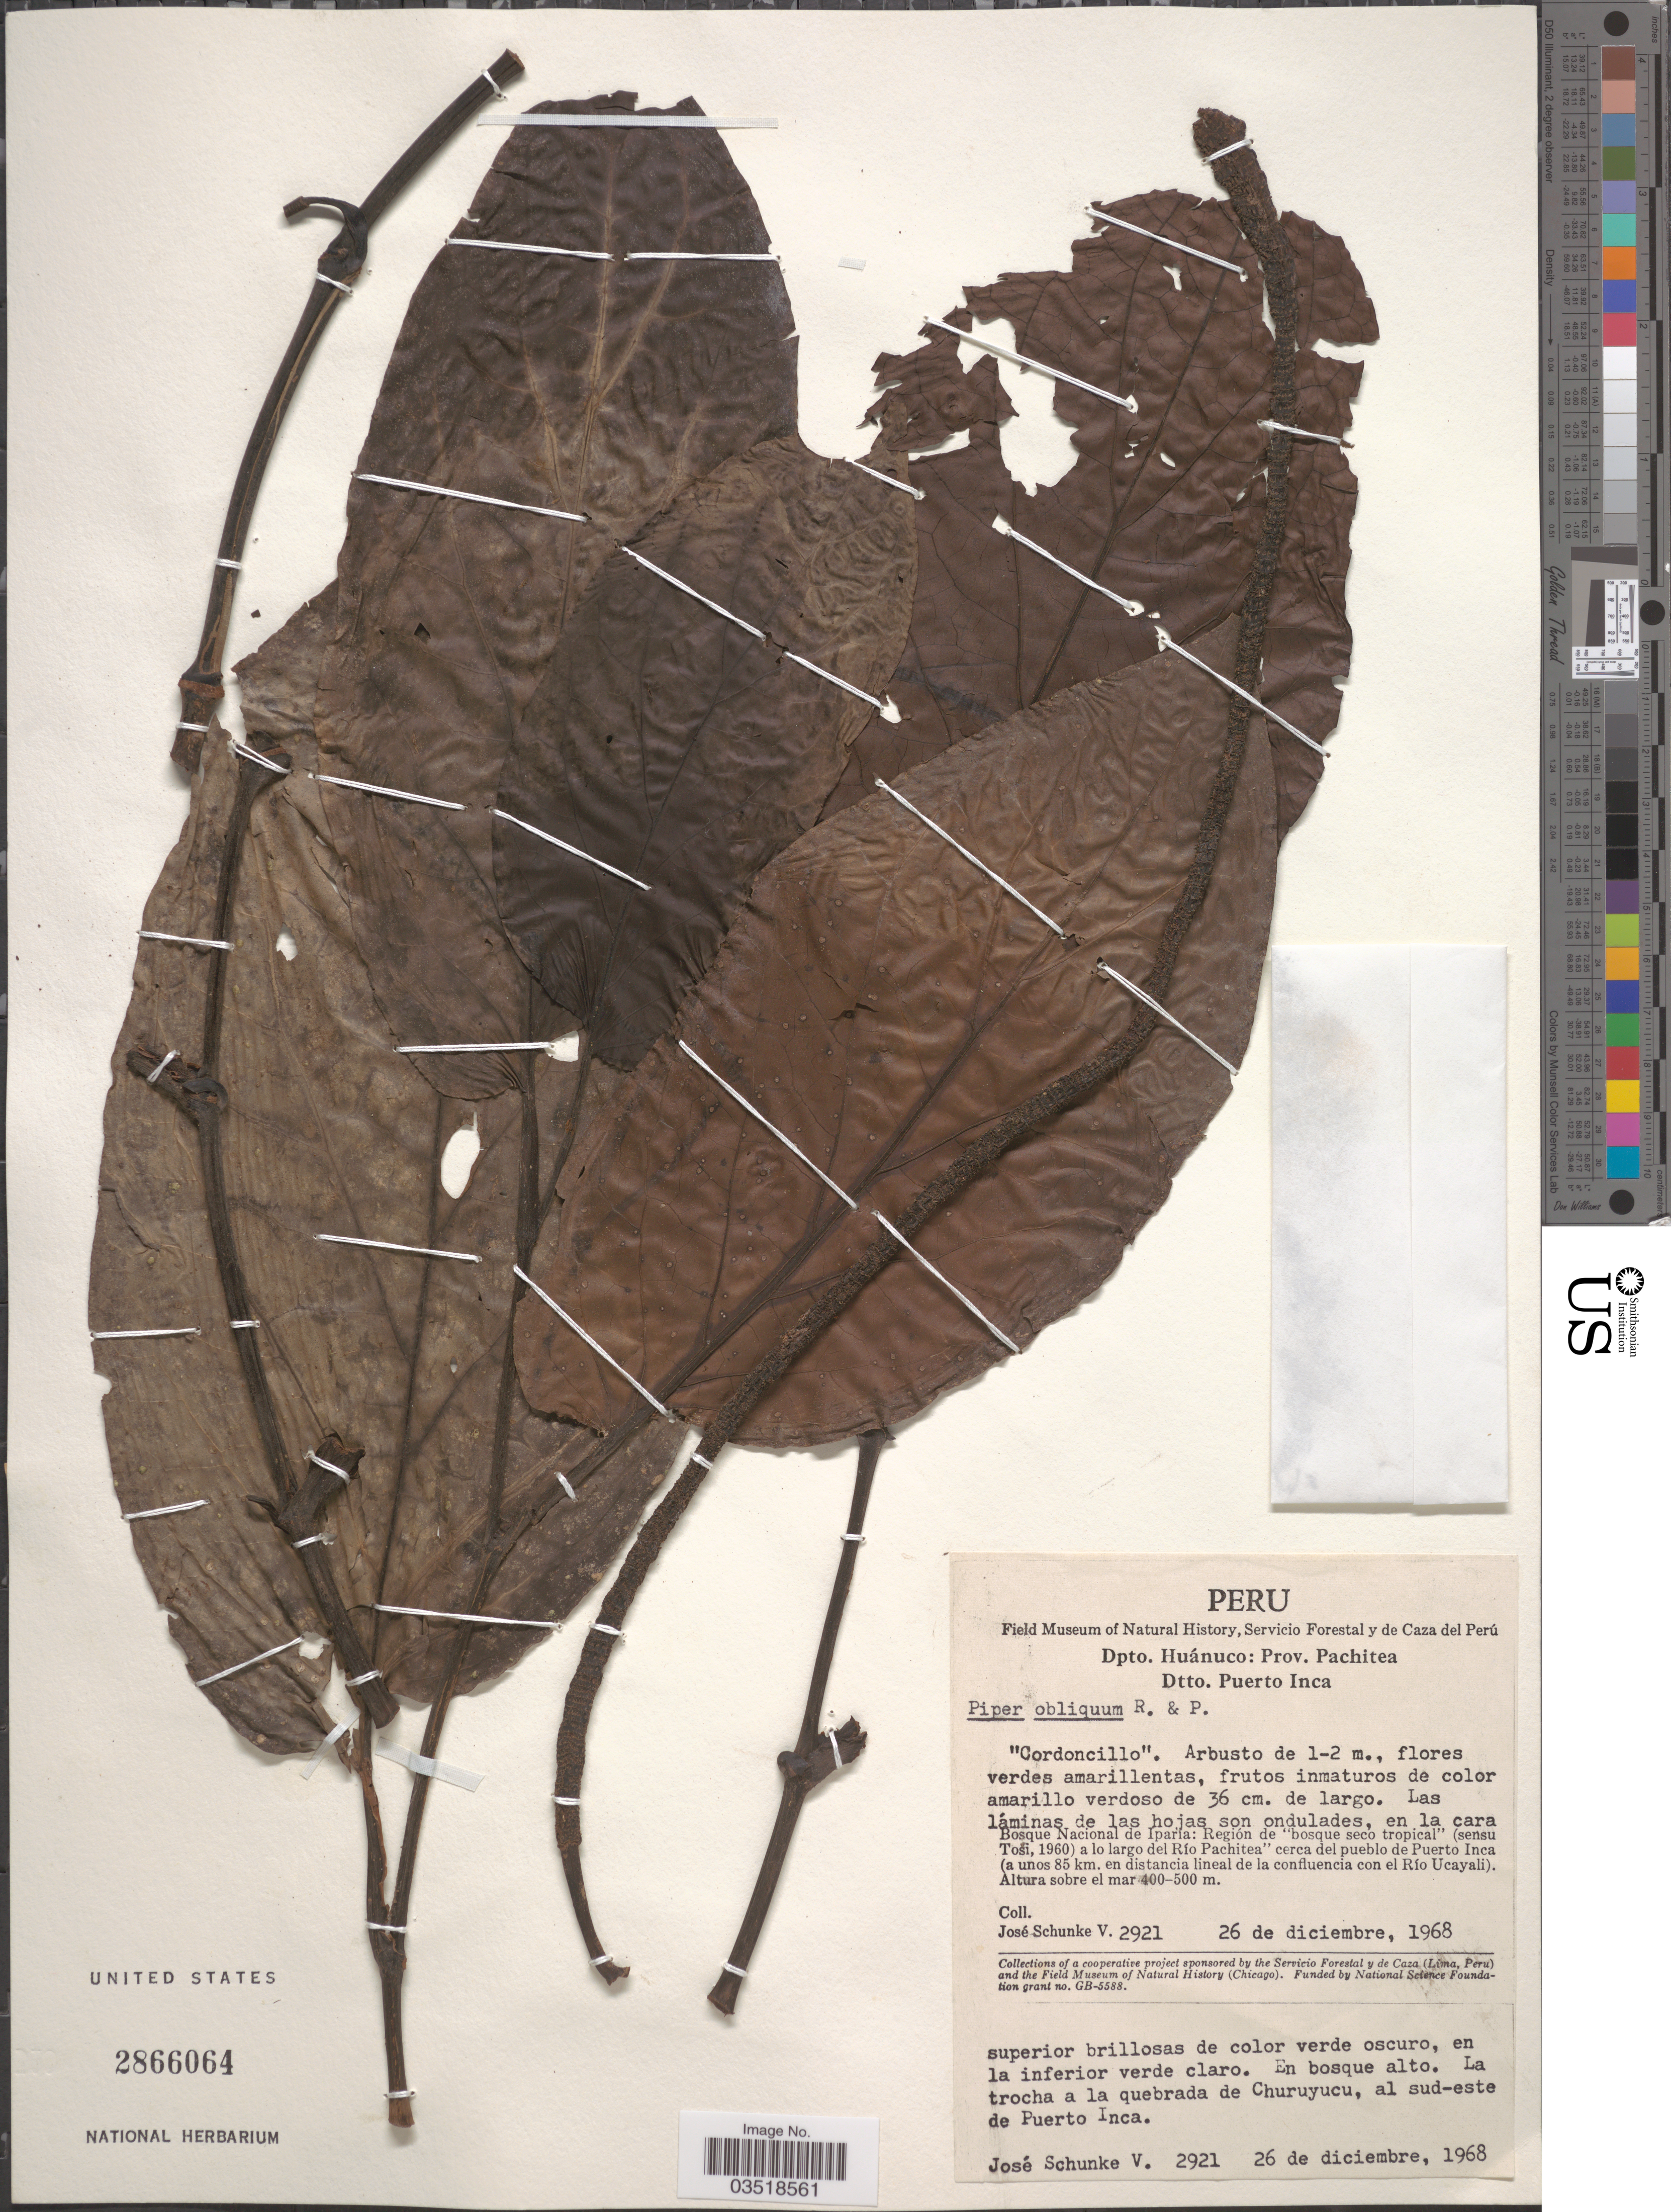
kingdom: Plantae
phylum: Tracheophyta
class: Magnoliopsida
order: Piperales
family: Piperaceae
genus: Piper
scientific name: Piper obliquum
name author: Ruiz & Pav.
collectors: J. Schunke Vigo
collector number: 2921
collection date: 1968-12-26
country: Peru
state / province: Huánuco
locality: Dpto. Huánuco: Prov. Pachitea. Dtto. Puerto Inca. Bosque Nacional de Iparia: Región de "bosque seco tropical" (sensu Tosi, 1960) a lo largo del Río Pachitea cerca del pueblo de Puerto Inca (a unos 85 km. en distancia lineal de la confluencia con el Río Ucayali). La trocha a la quebrada de Churuyucu, al sud-este de Puerto Inca.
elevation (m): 400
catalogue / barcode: US 2866064